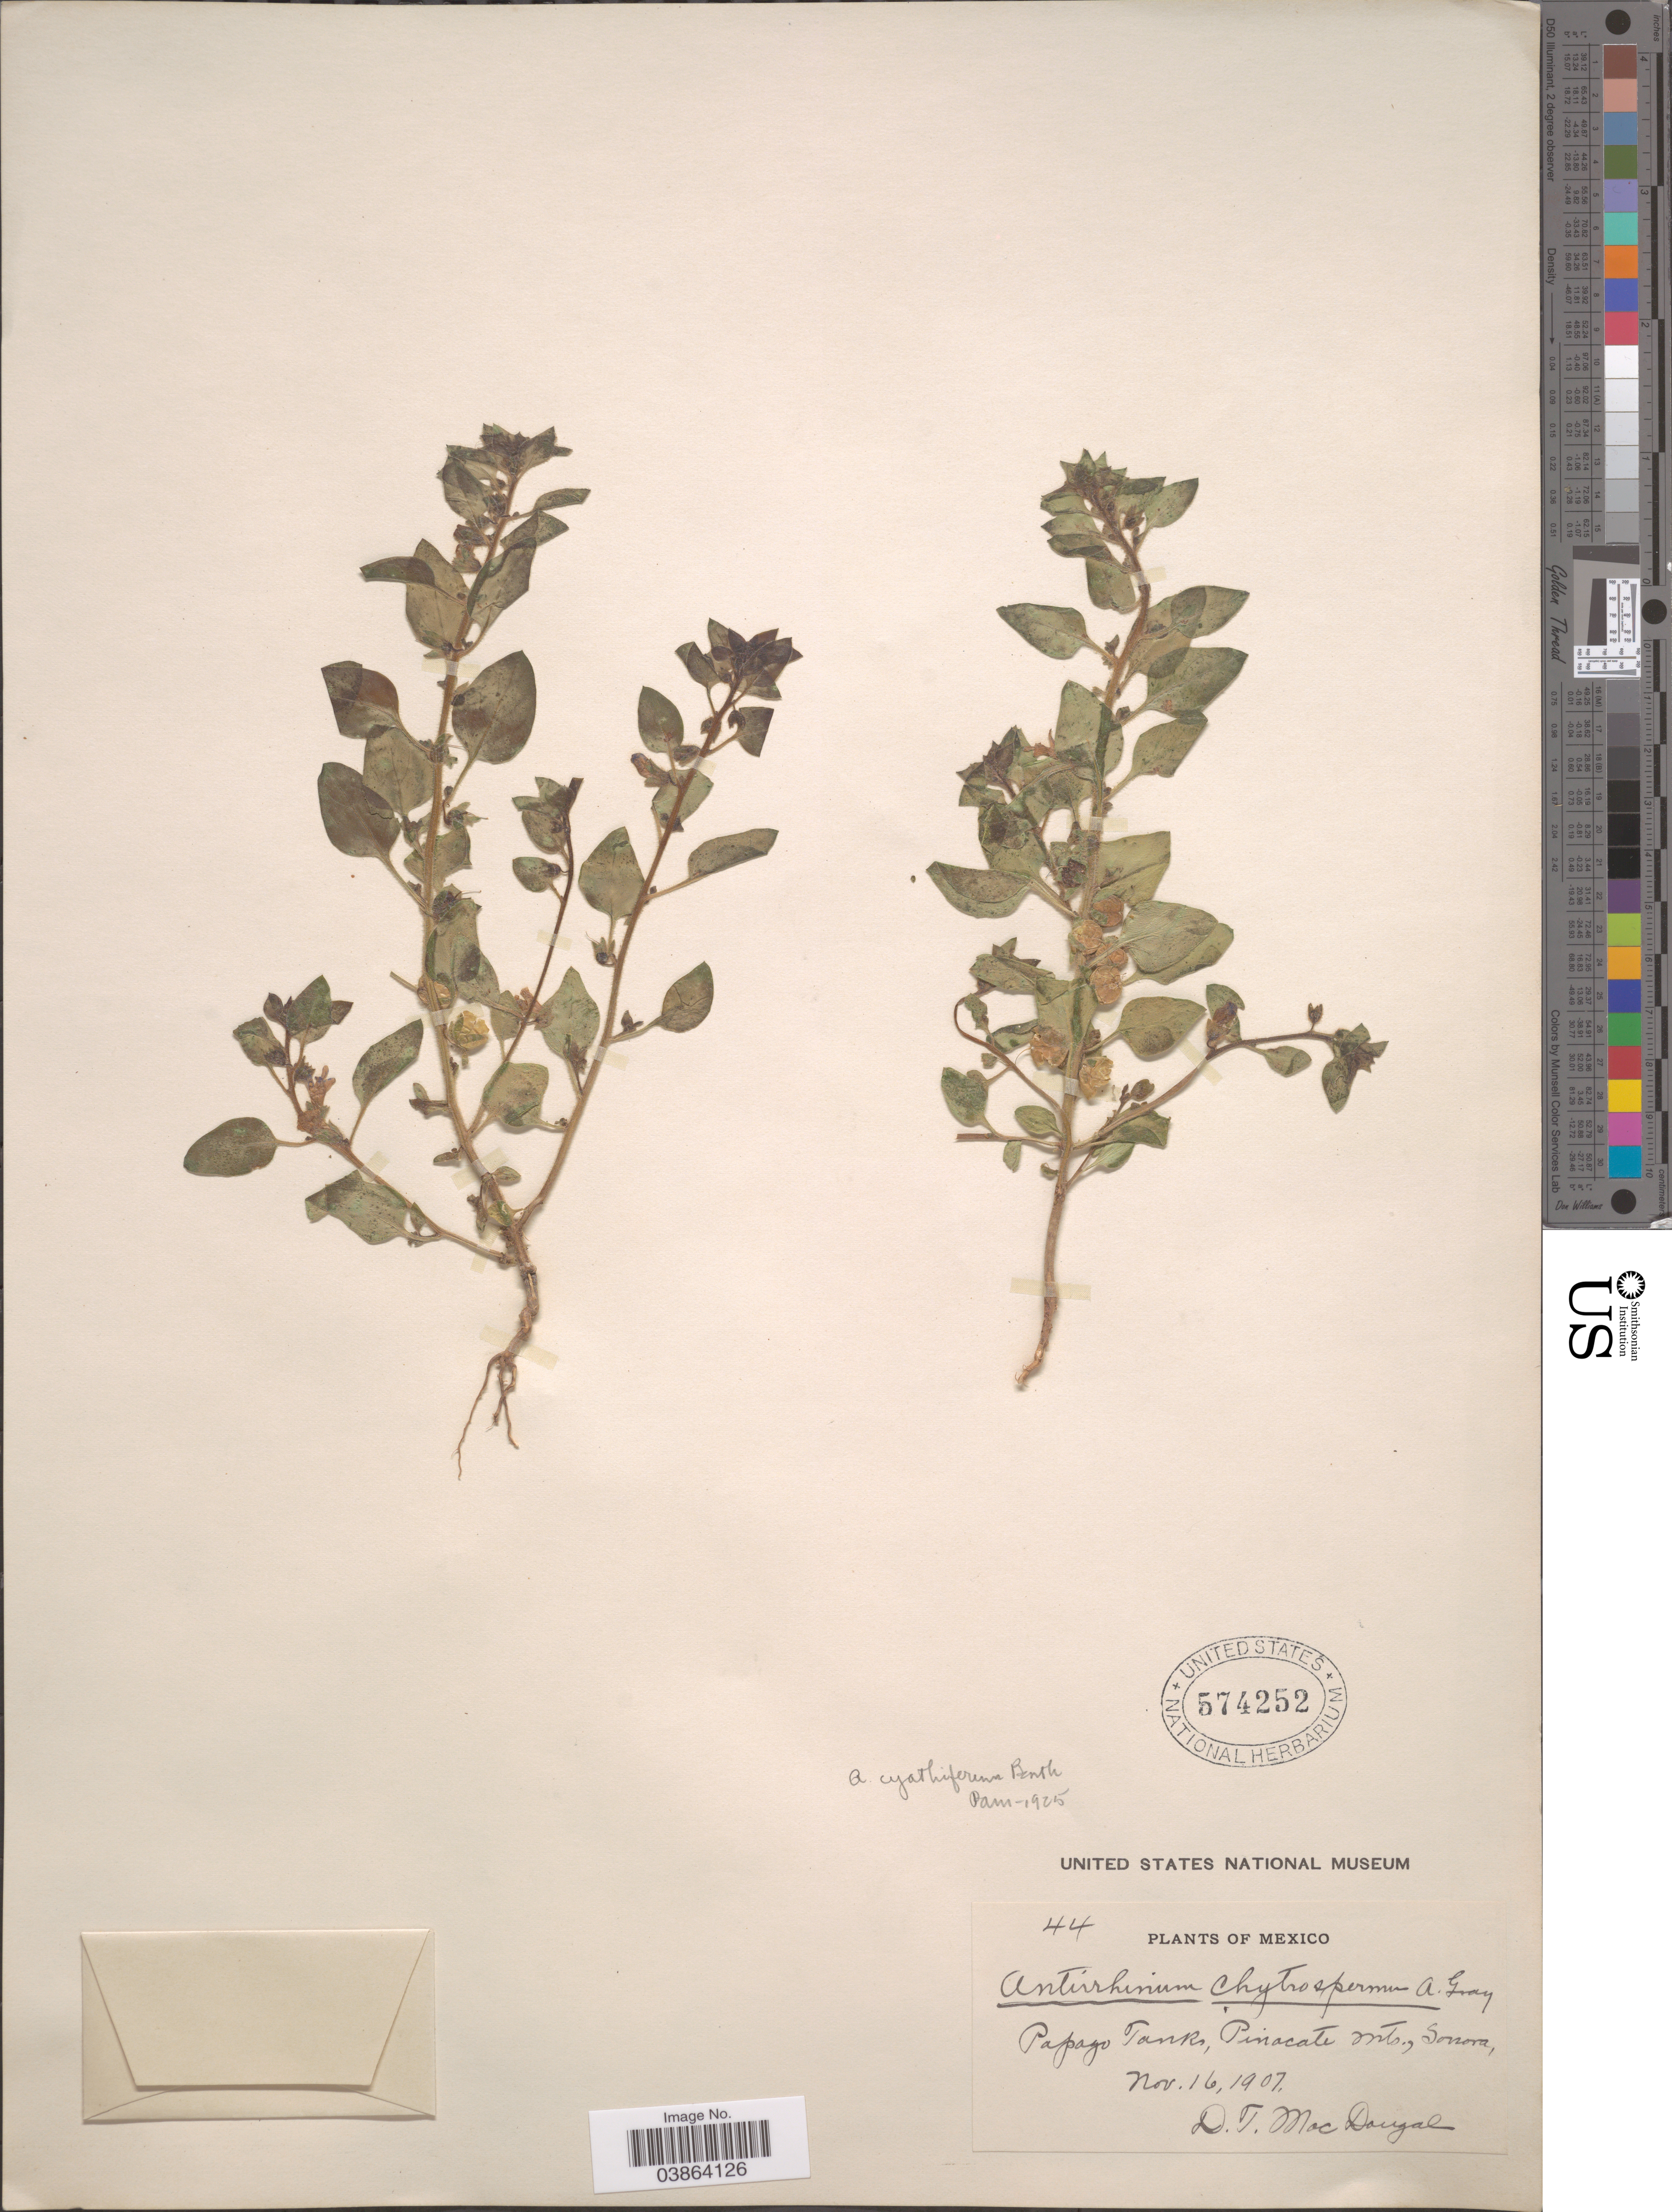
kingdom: Plantae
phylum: Tracheophyta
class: Magnoliopsida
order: Lamiales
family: Plantaginaceae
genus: Pseudorontium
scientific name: Pseudorontium cyathiferum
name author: (Benth.) Rothm.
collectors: D. T. MacDougal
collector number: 44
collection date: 1907-11-16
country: Mexico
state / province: Sonora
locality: Papayo Tanks, Pinacate Mts.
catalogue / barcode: US 574252